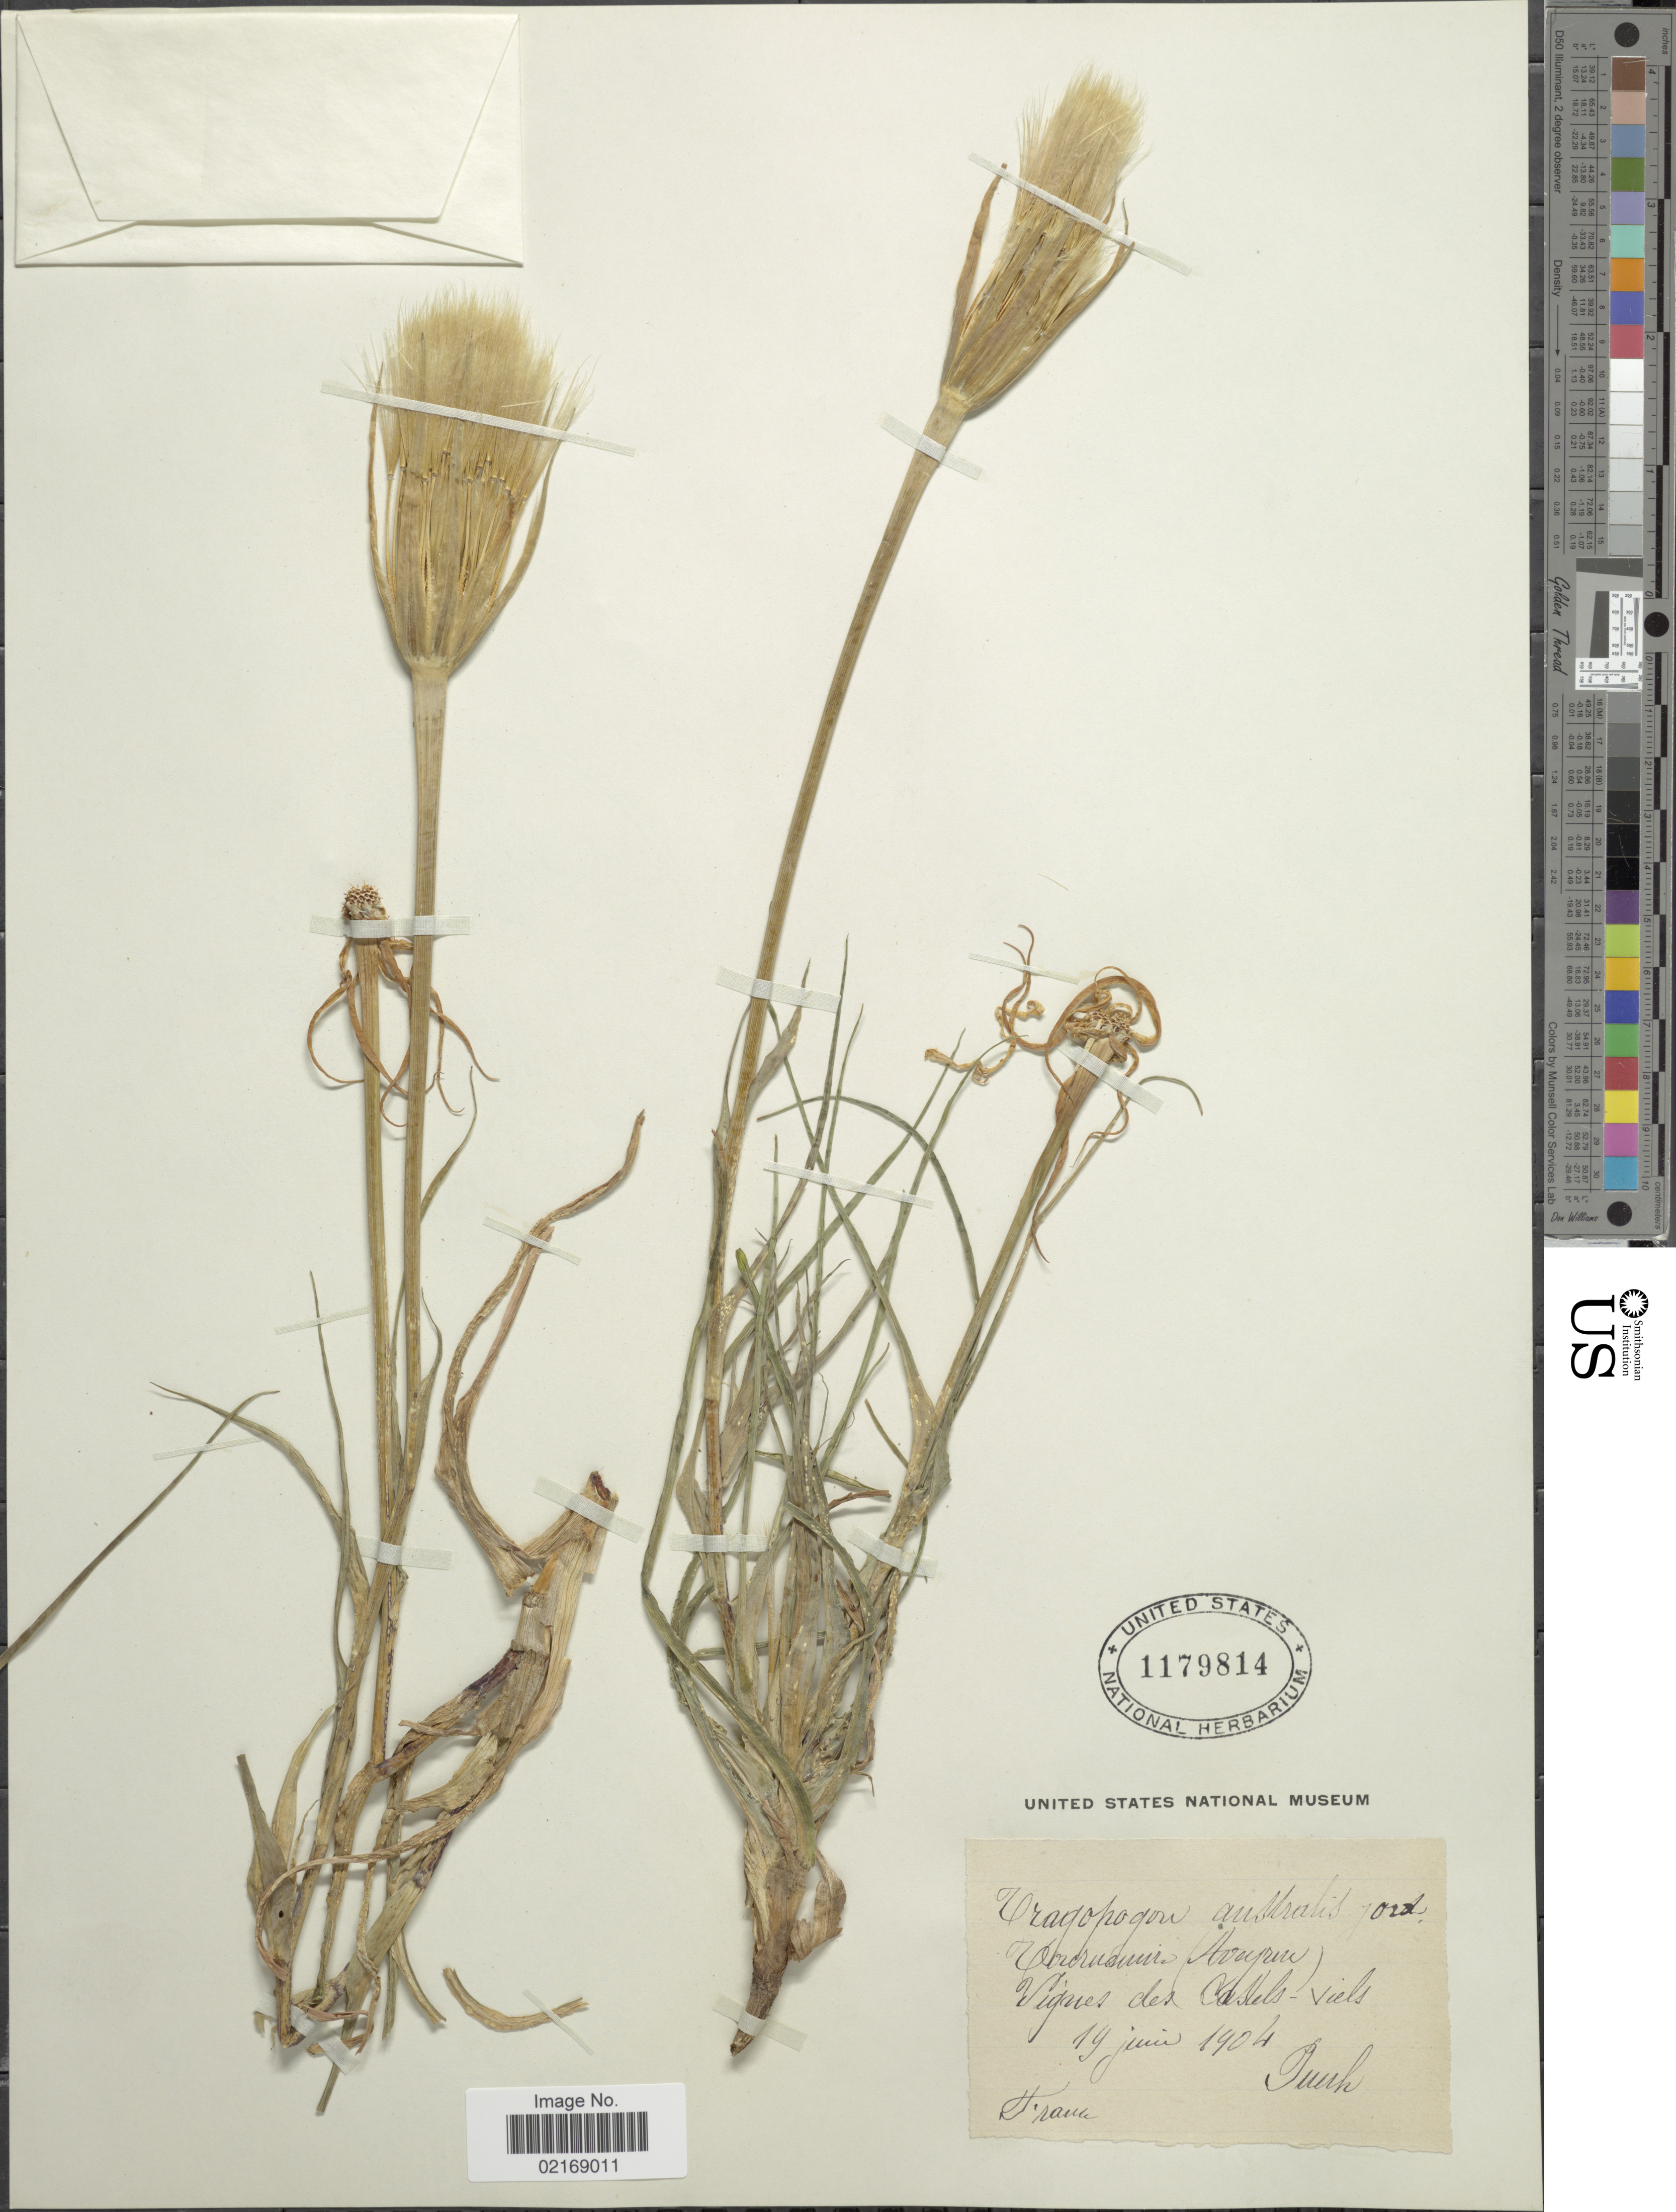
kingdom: Plantae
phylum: Tracheophyta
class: Magnoliopsida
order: Asterales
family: Asteraceae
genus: Tragopogon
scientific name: Tragopogon porrifolius subsp. porrifolius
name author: L.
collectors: Puech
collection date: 1904-06-19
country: France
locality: Vigues des Castels-Viels [interpreted]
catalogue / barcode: US 1179814